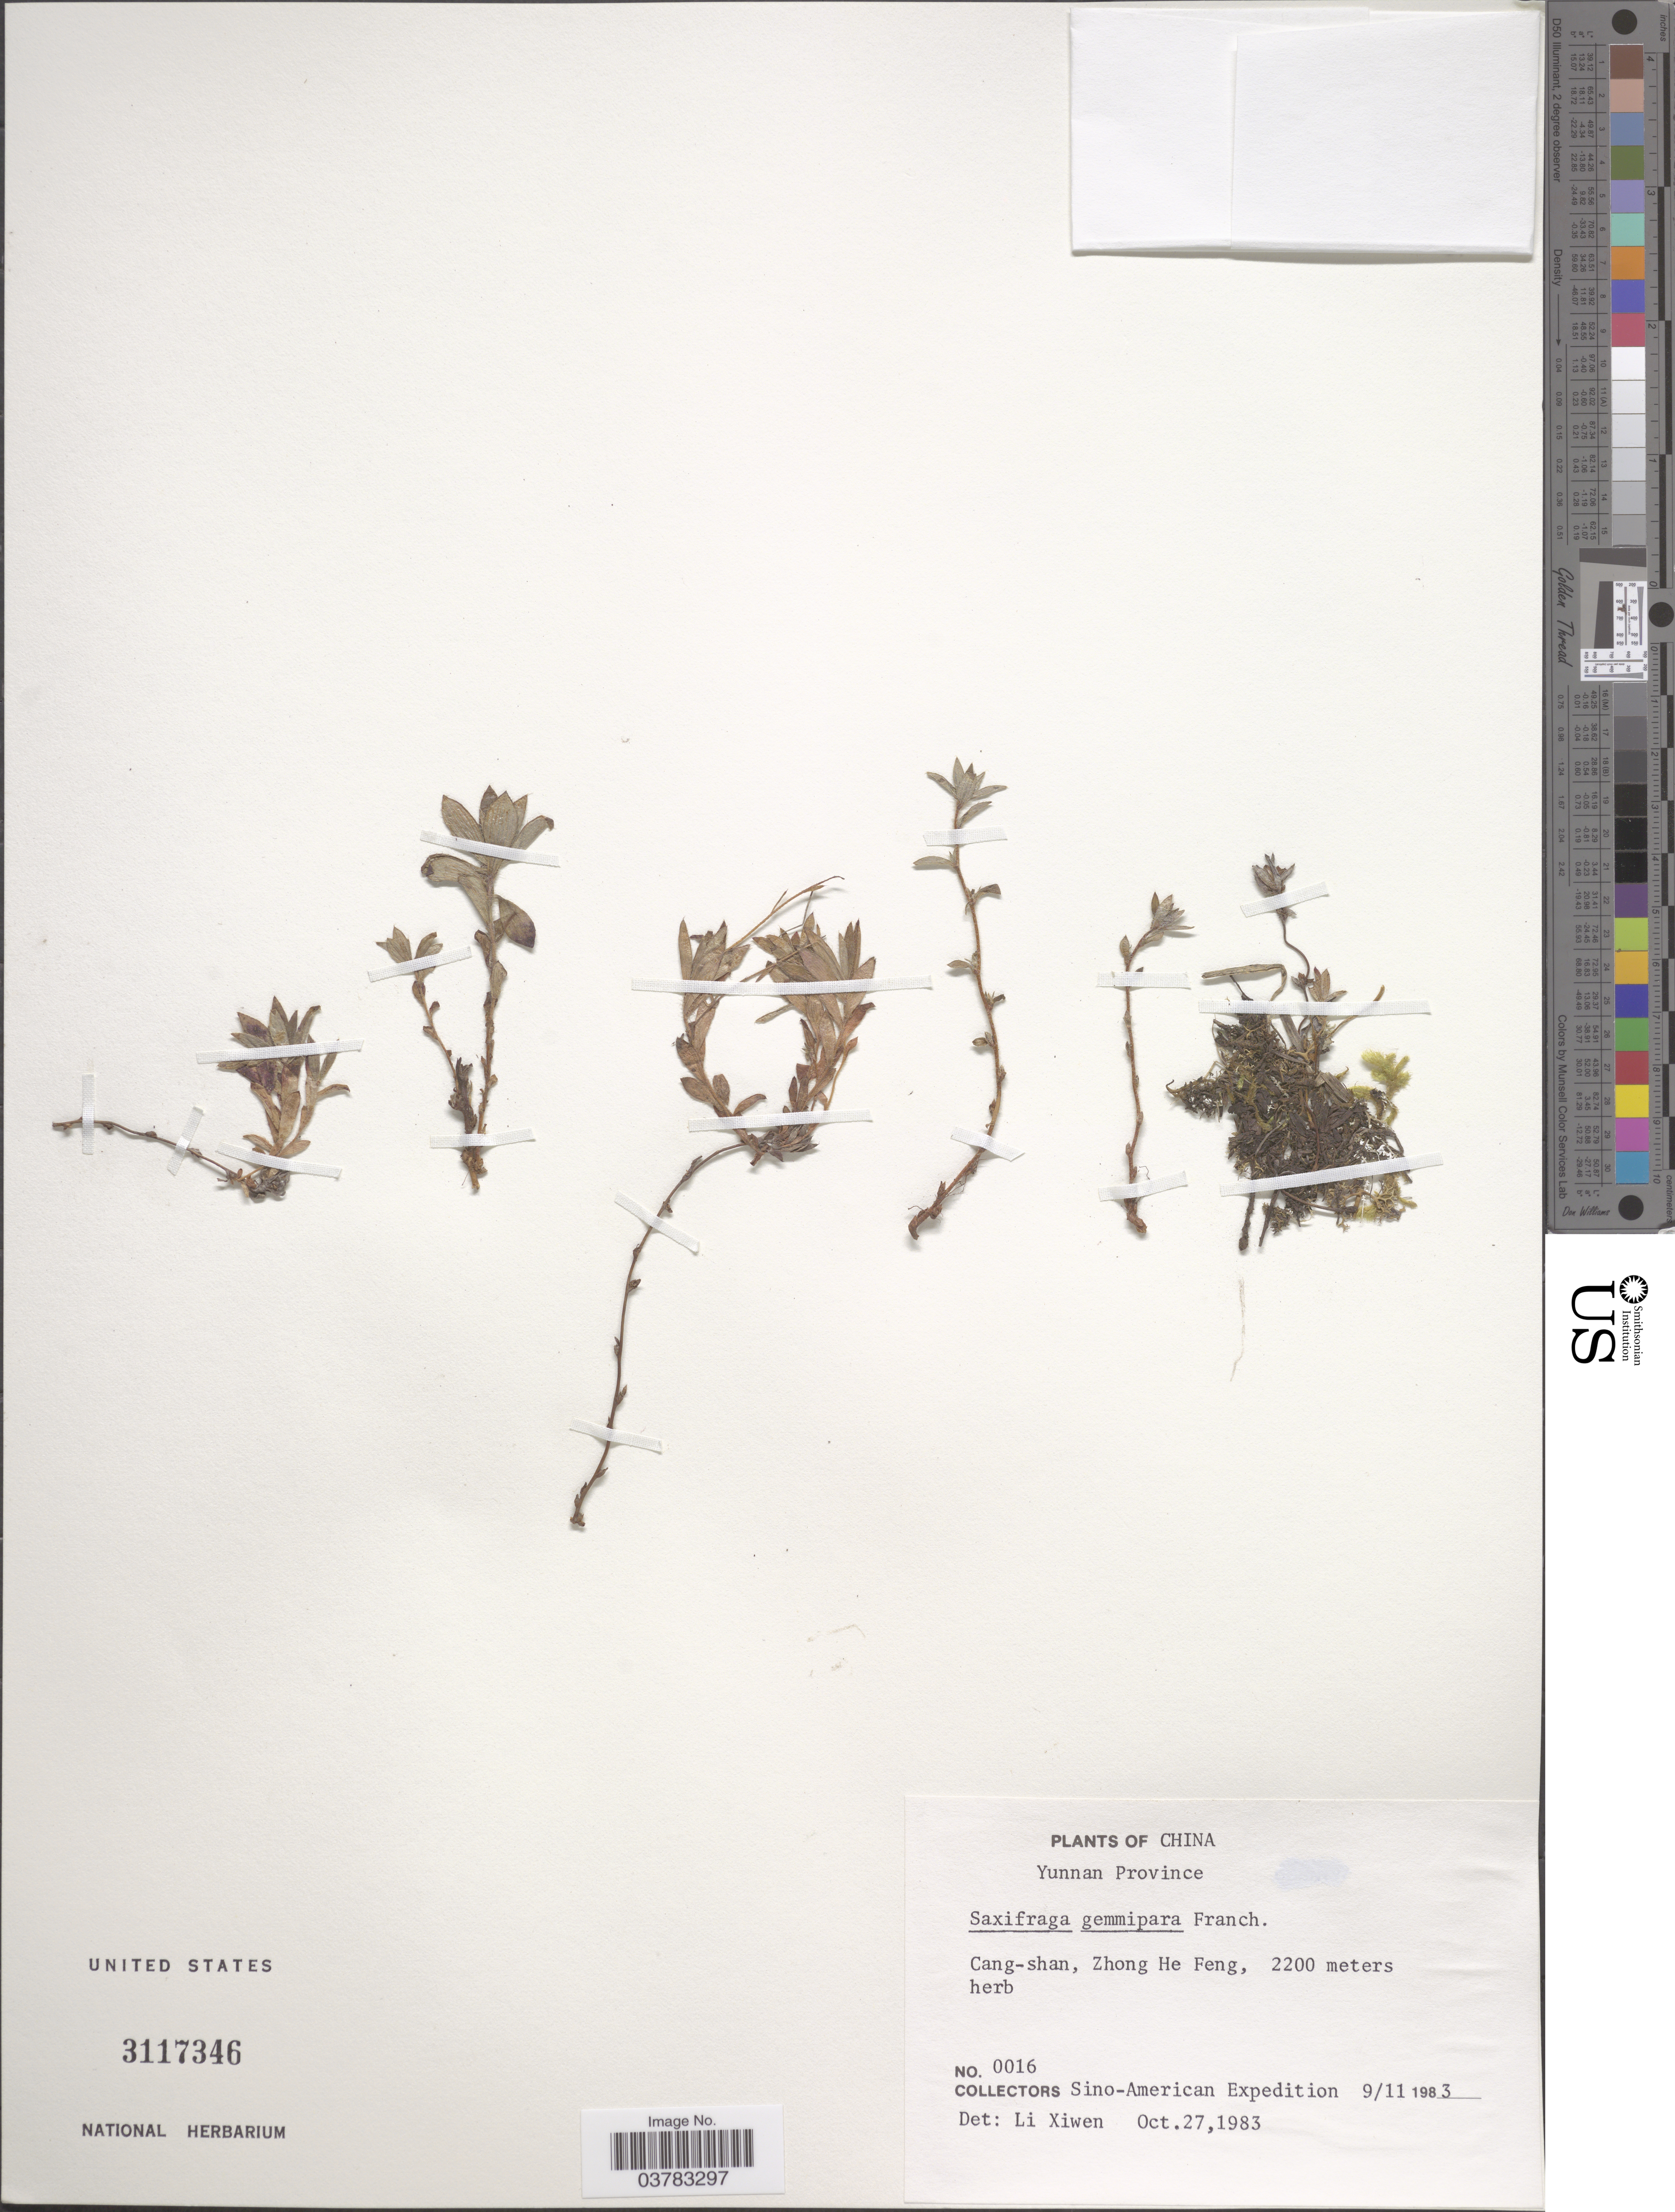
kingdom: Plantae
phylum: Tracheophyta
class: Magnoliopsida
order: Saxifragales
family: Saxifragaceae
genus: Saxifraga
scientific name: Saxifraga gemmipara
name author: Franch.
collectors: Sino-American Expedition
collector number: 0016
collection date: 1983-11-09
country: China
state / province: Yunnan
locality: Cang-shan, Zhong He Feng.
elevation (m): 2200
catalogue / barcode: US 3117346